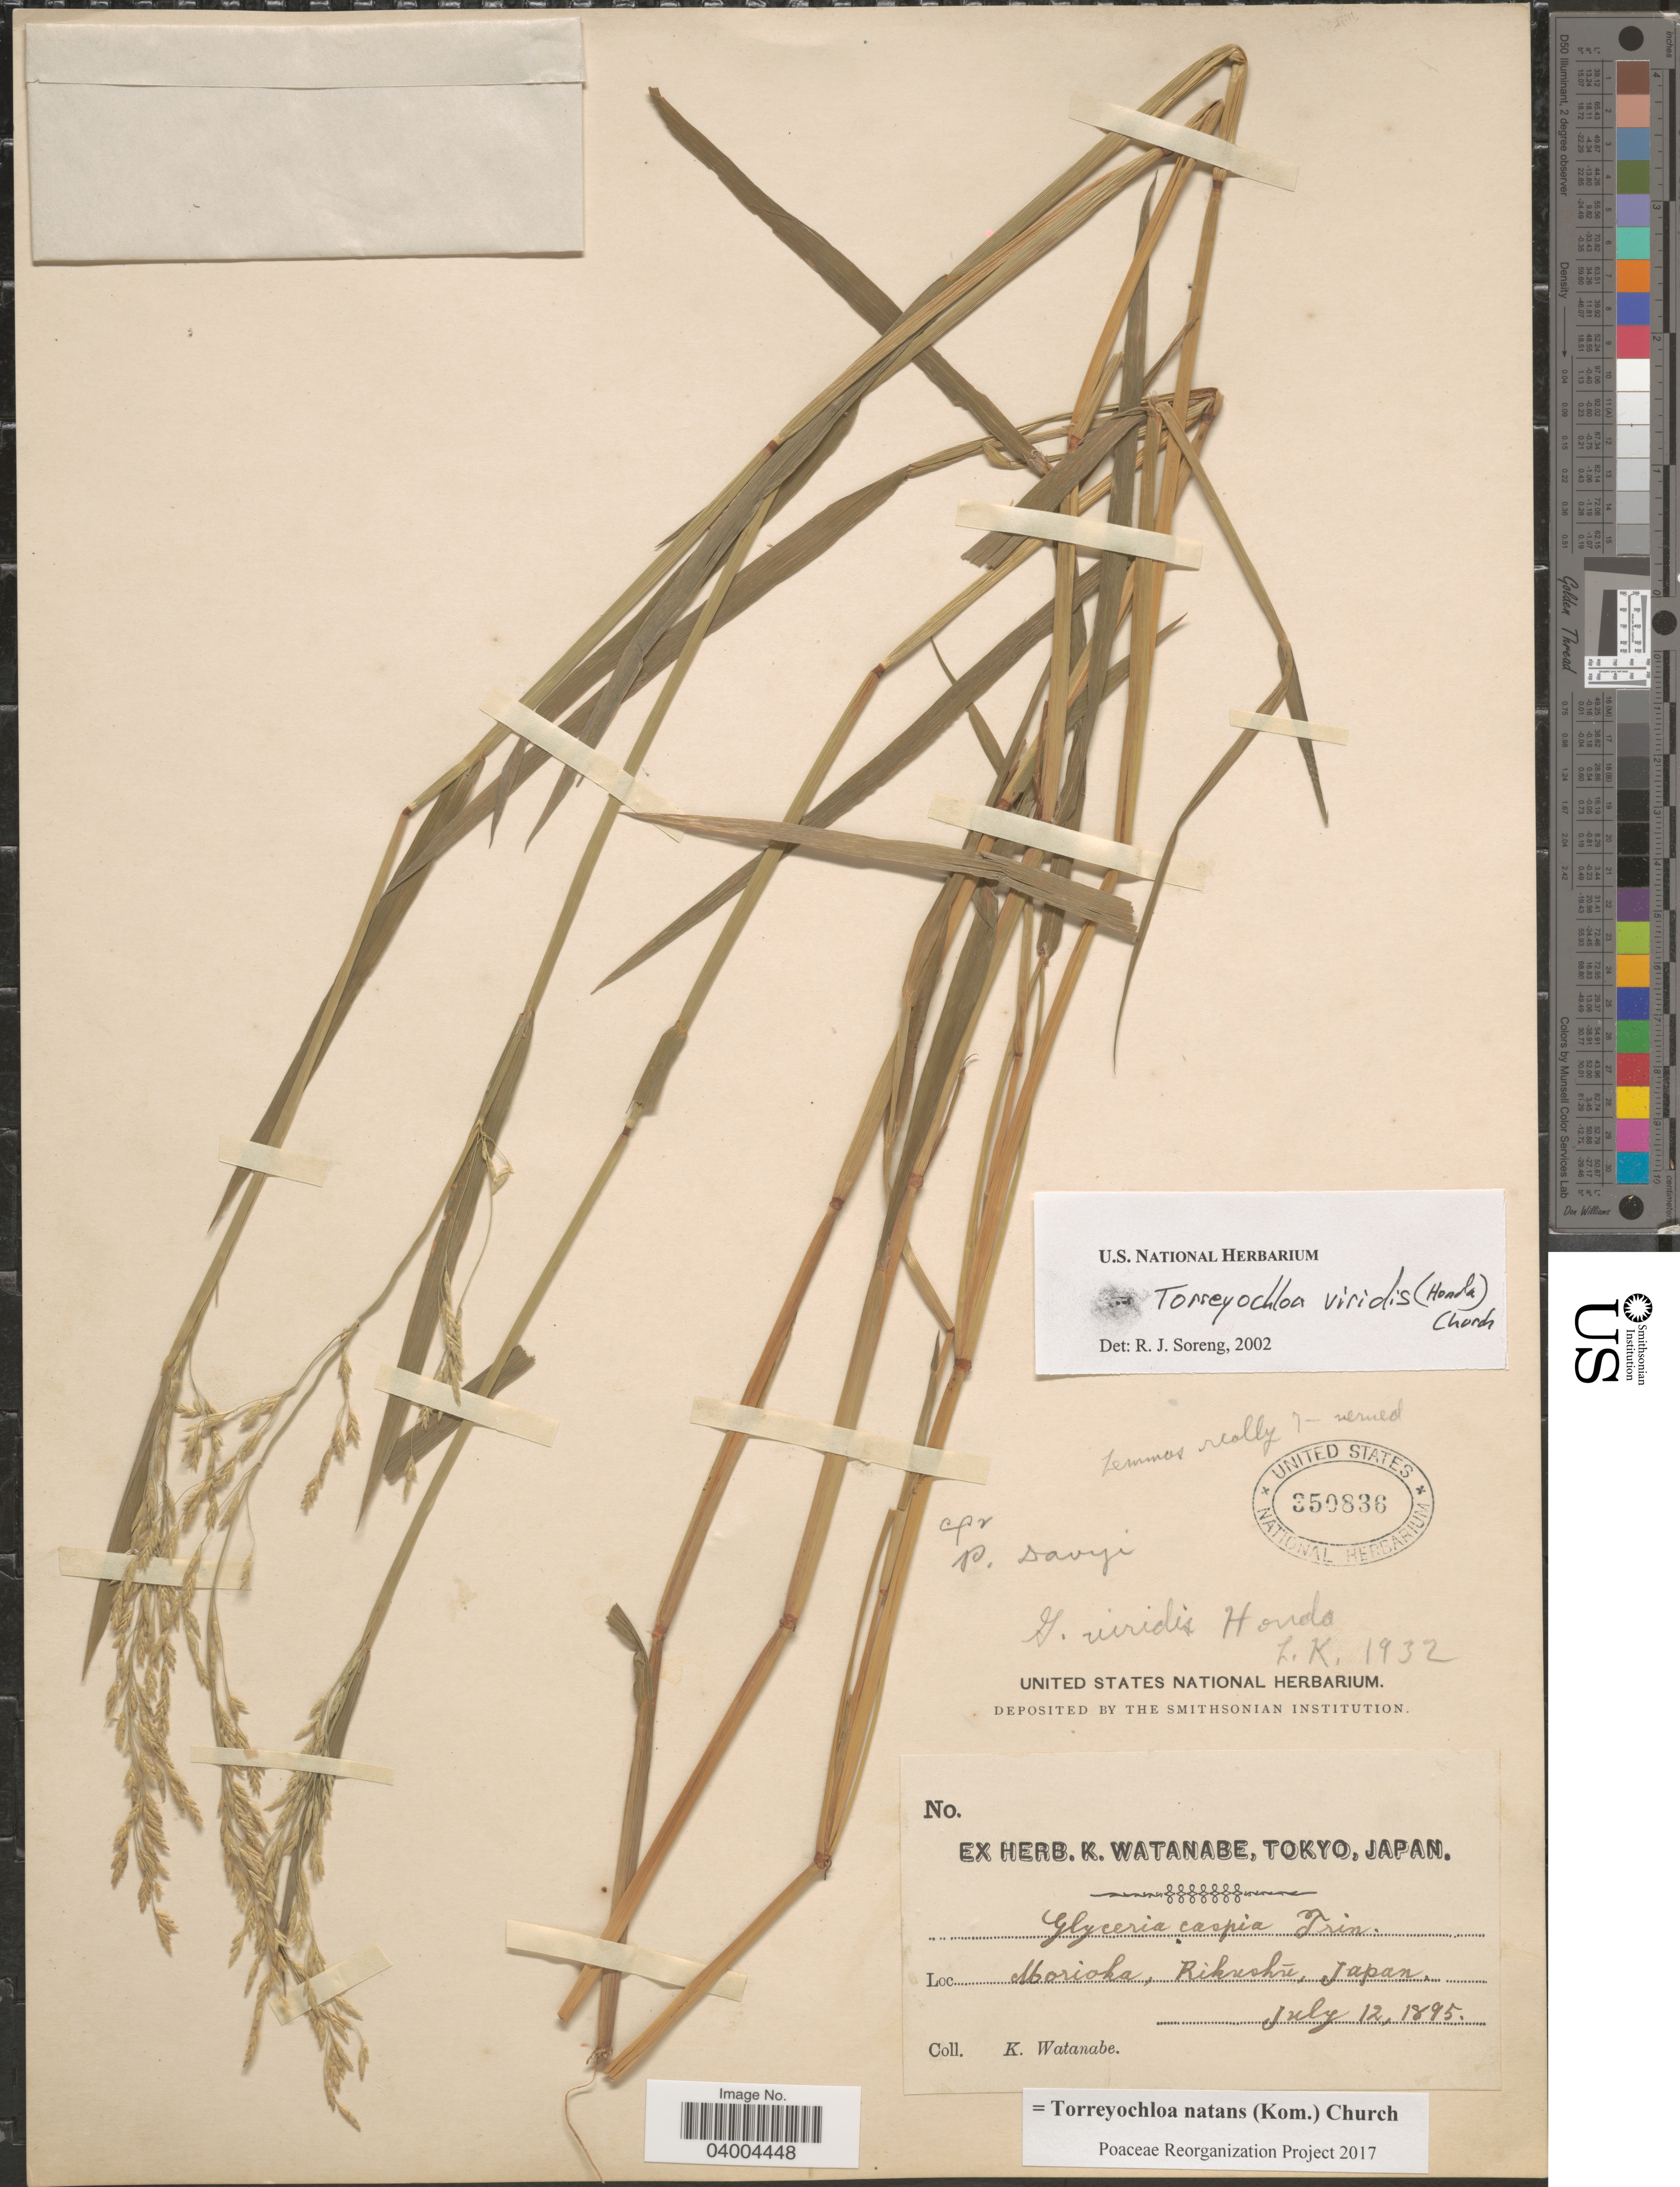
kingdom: Plantae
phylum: Tracheophyta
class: Liliopsida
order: Poales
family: Poaceae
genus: Torreyochloa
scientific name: Torreyochloa natans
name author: (Kom.) G.L. Church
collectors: K. Watanabe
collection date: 1895-07-12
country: Japan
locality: Morioka, Rikushu.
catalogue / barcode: US 350836